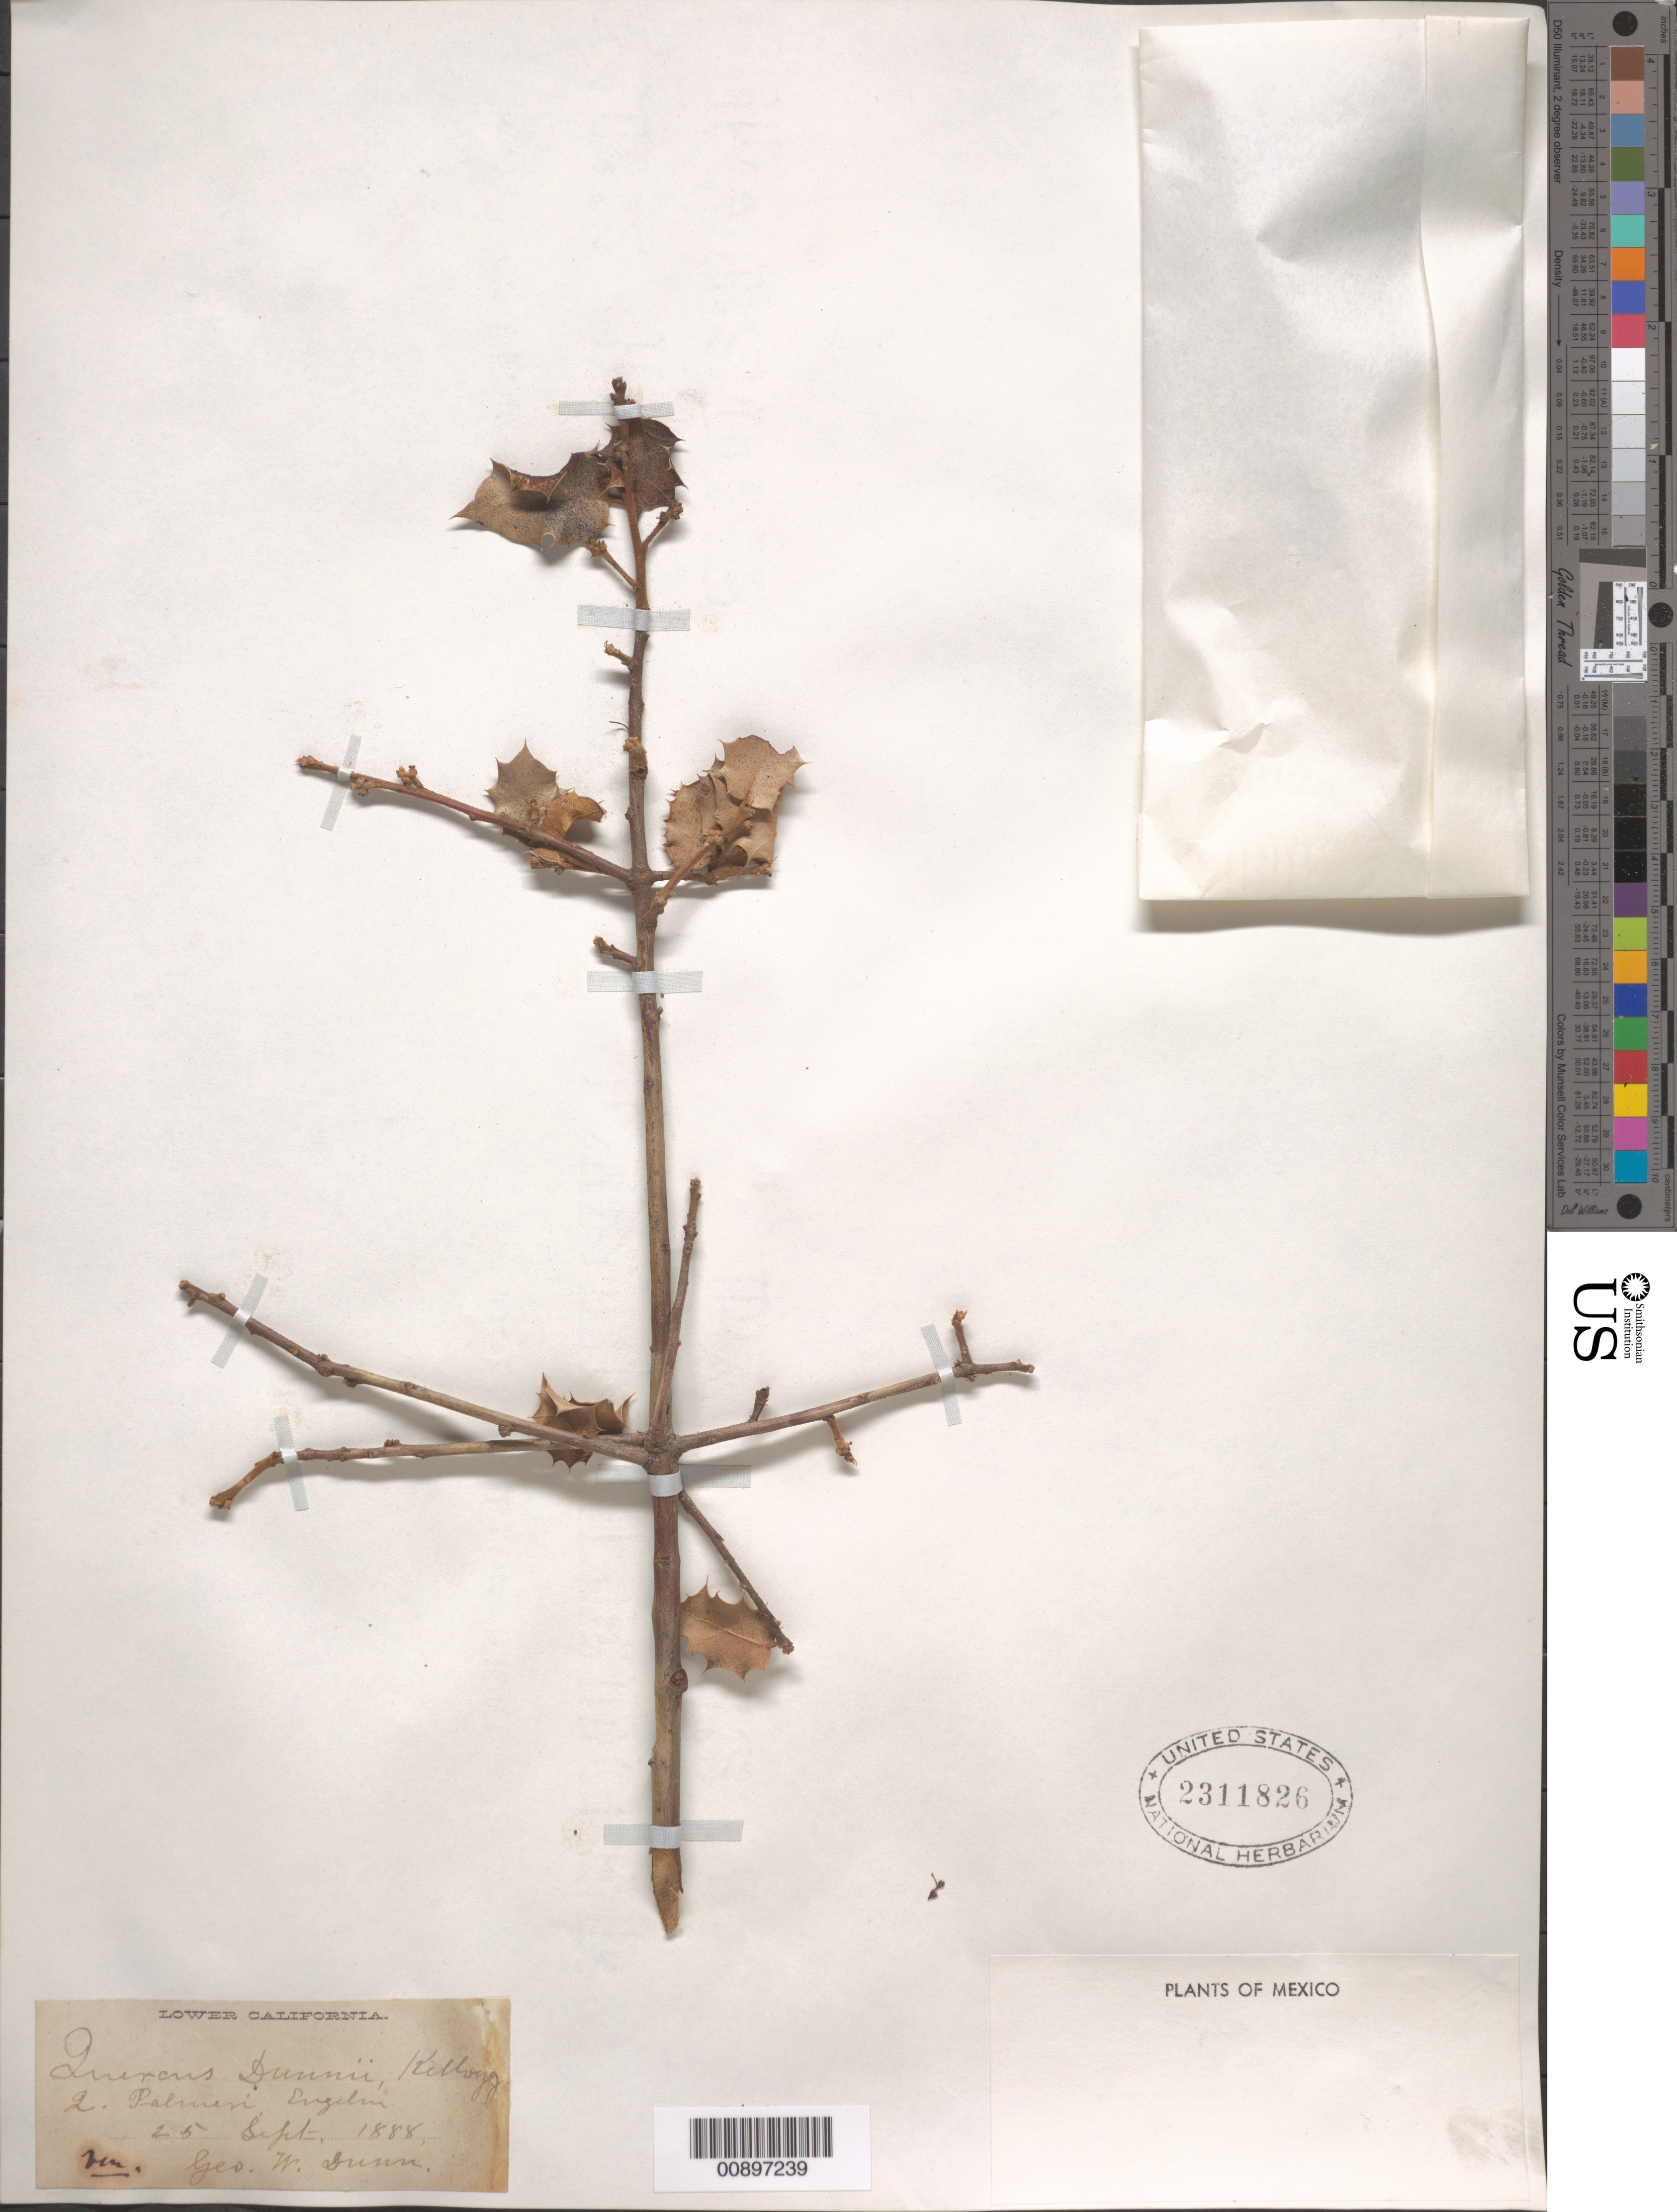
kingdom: Plantae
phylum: Tracheophyta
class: Magnoliopsida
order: Fagales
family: Fagaceae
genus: Quercus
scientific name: Quercus dunnii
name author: Kellogg ex Curran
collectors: G. W.Dunn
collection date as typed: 25 Sep 1888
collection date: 1888-09-25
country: Mexico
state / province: Baja California Norte / Baja California Sur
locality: Lower California.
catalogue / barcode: US 2311826